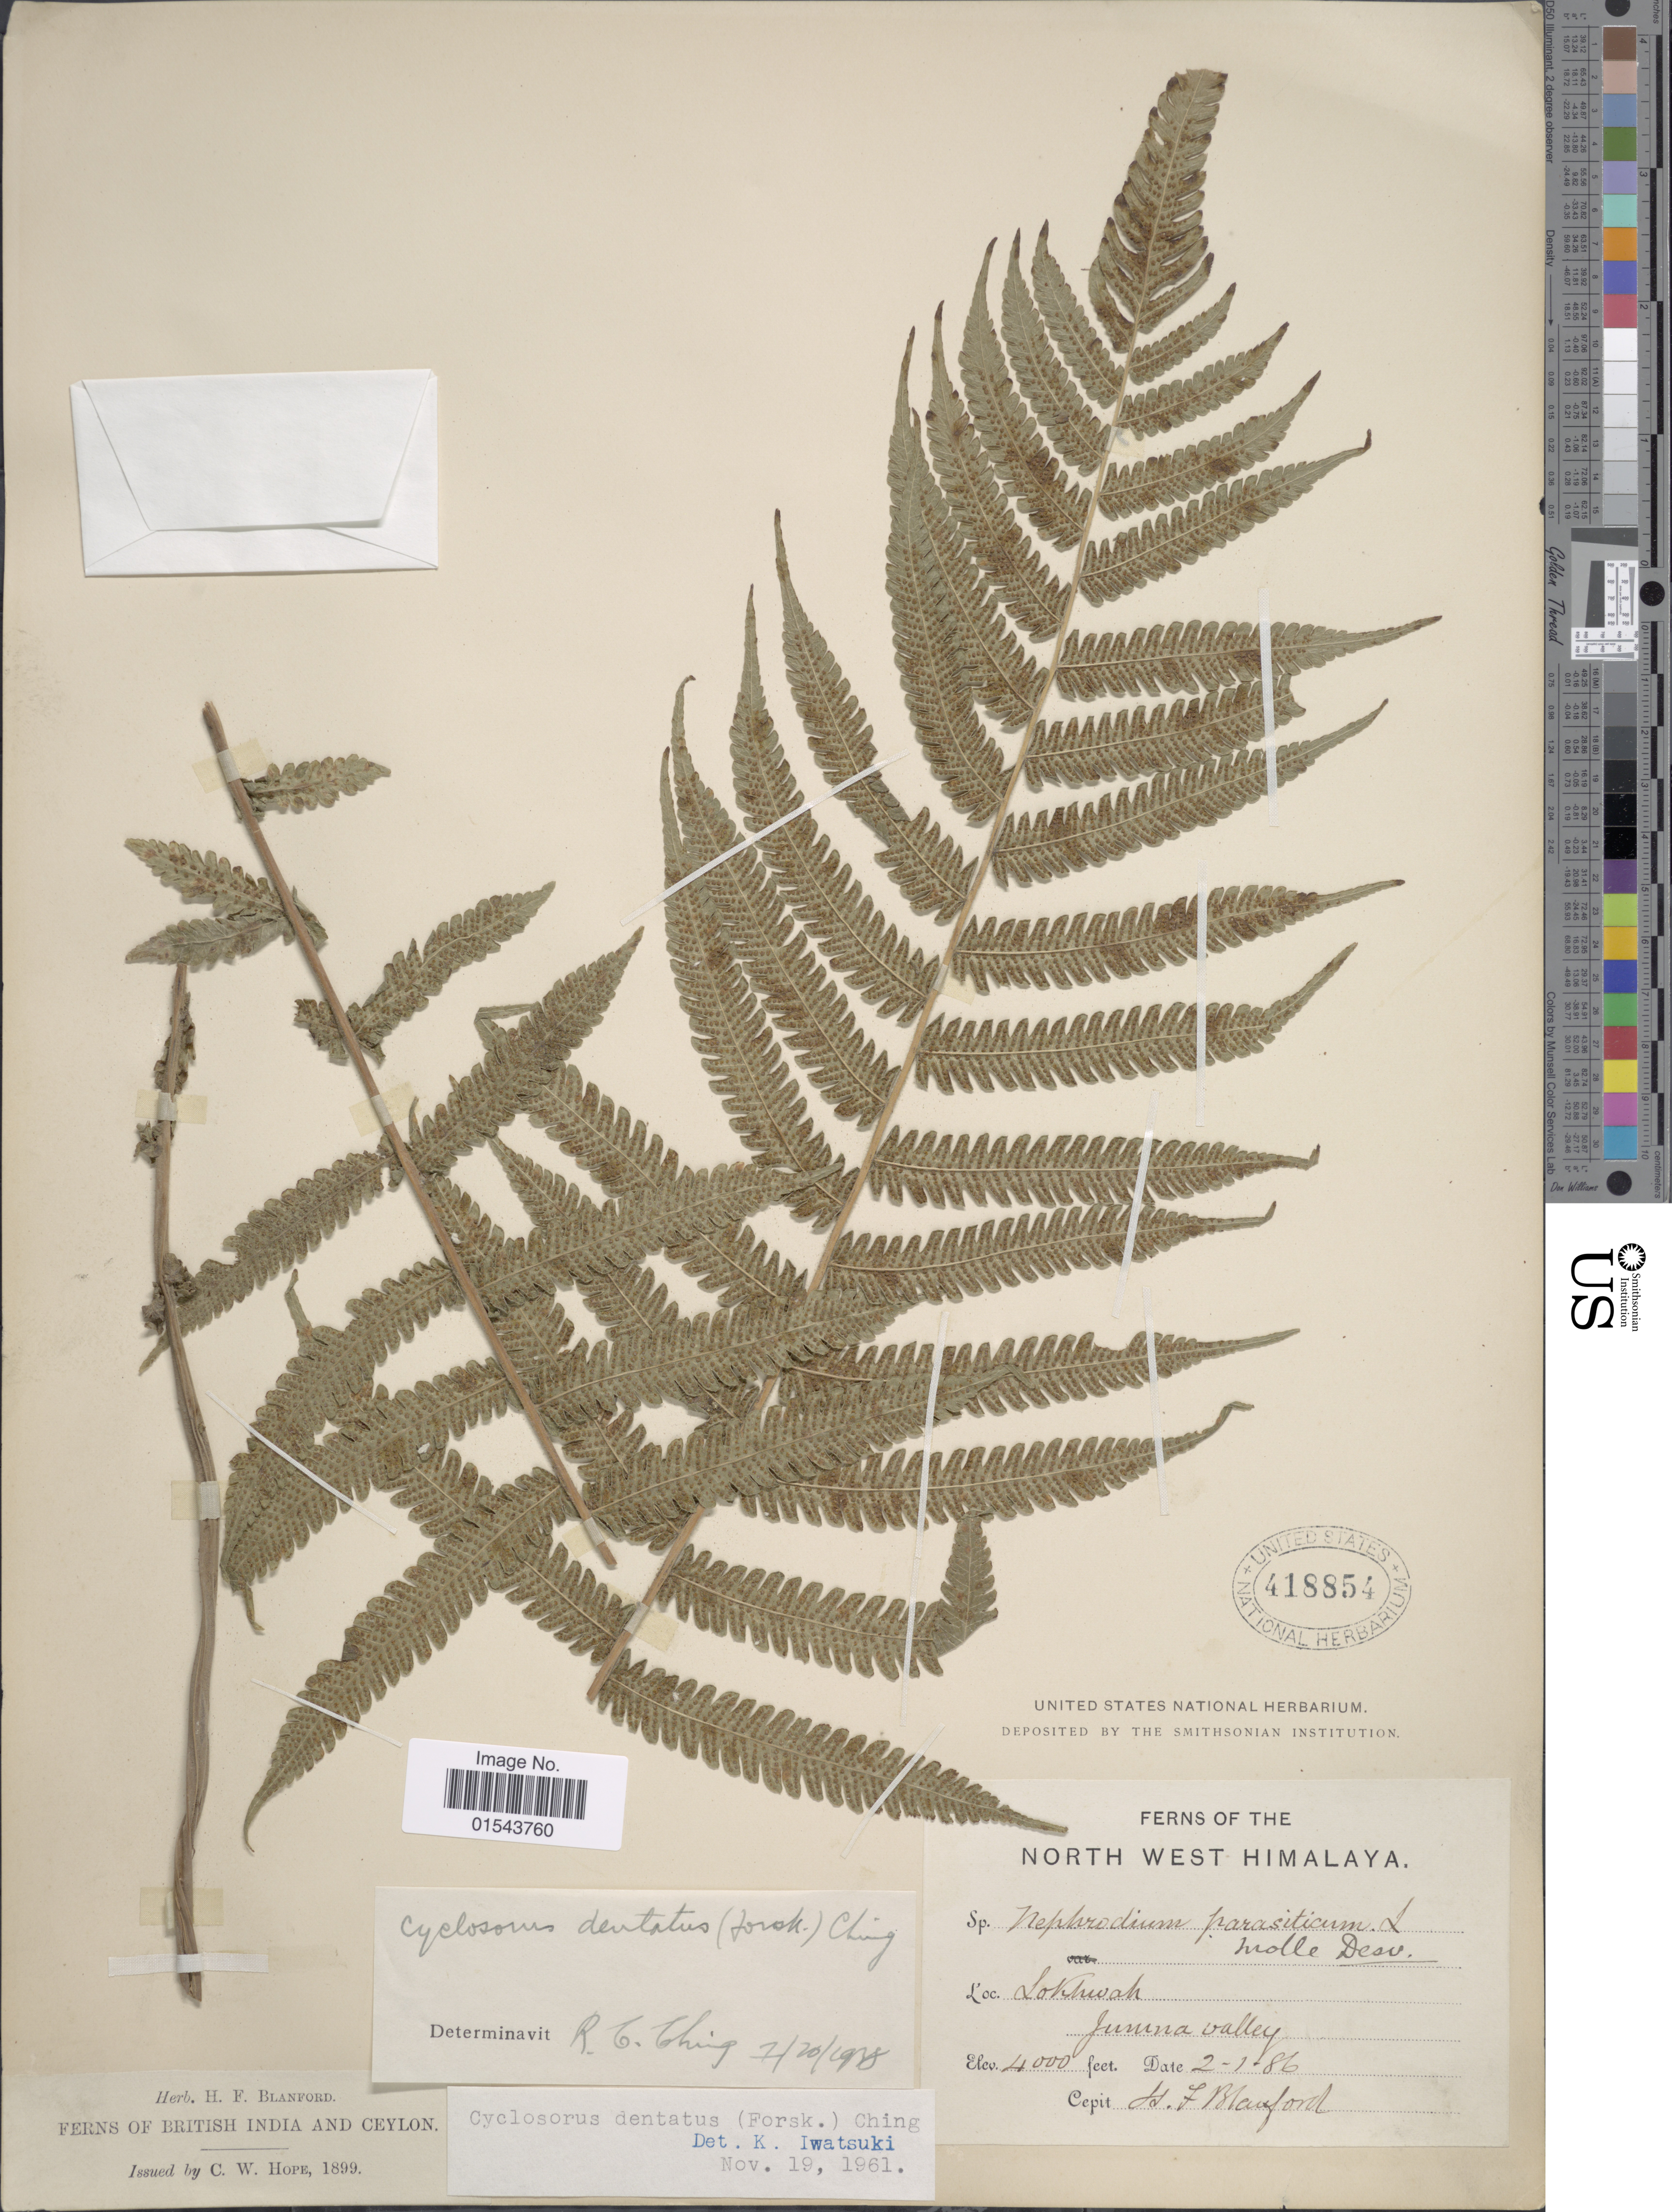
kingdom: Plantae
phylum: Tracheophyta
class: Polypodiopsida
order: Polypodiales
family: Thelypteridaceae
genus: Christella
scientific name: Christella dentata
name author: (Forssk.) Brownsey & Jermy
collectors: H. Blanford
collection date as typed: Transcribed d/m/y: 2/1/86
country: India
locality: North West Himalaya. Junina valley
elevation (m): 1219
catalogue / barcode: US 418854